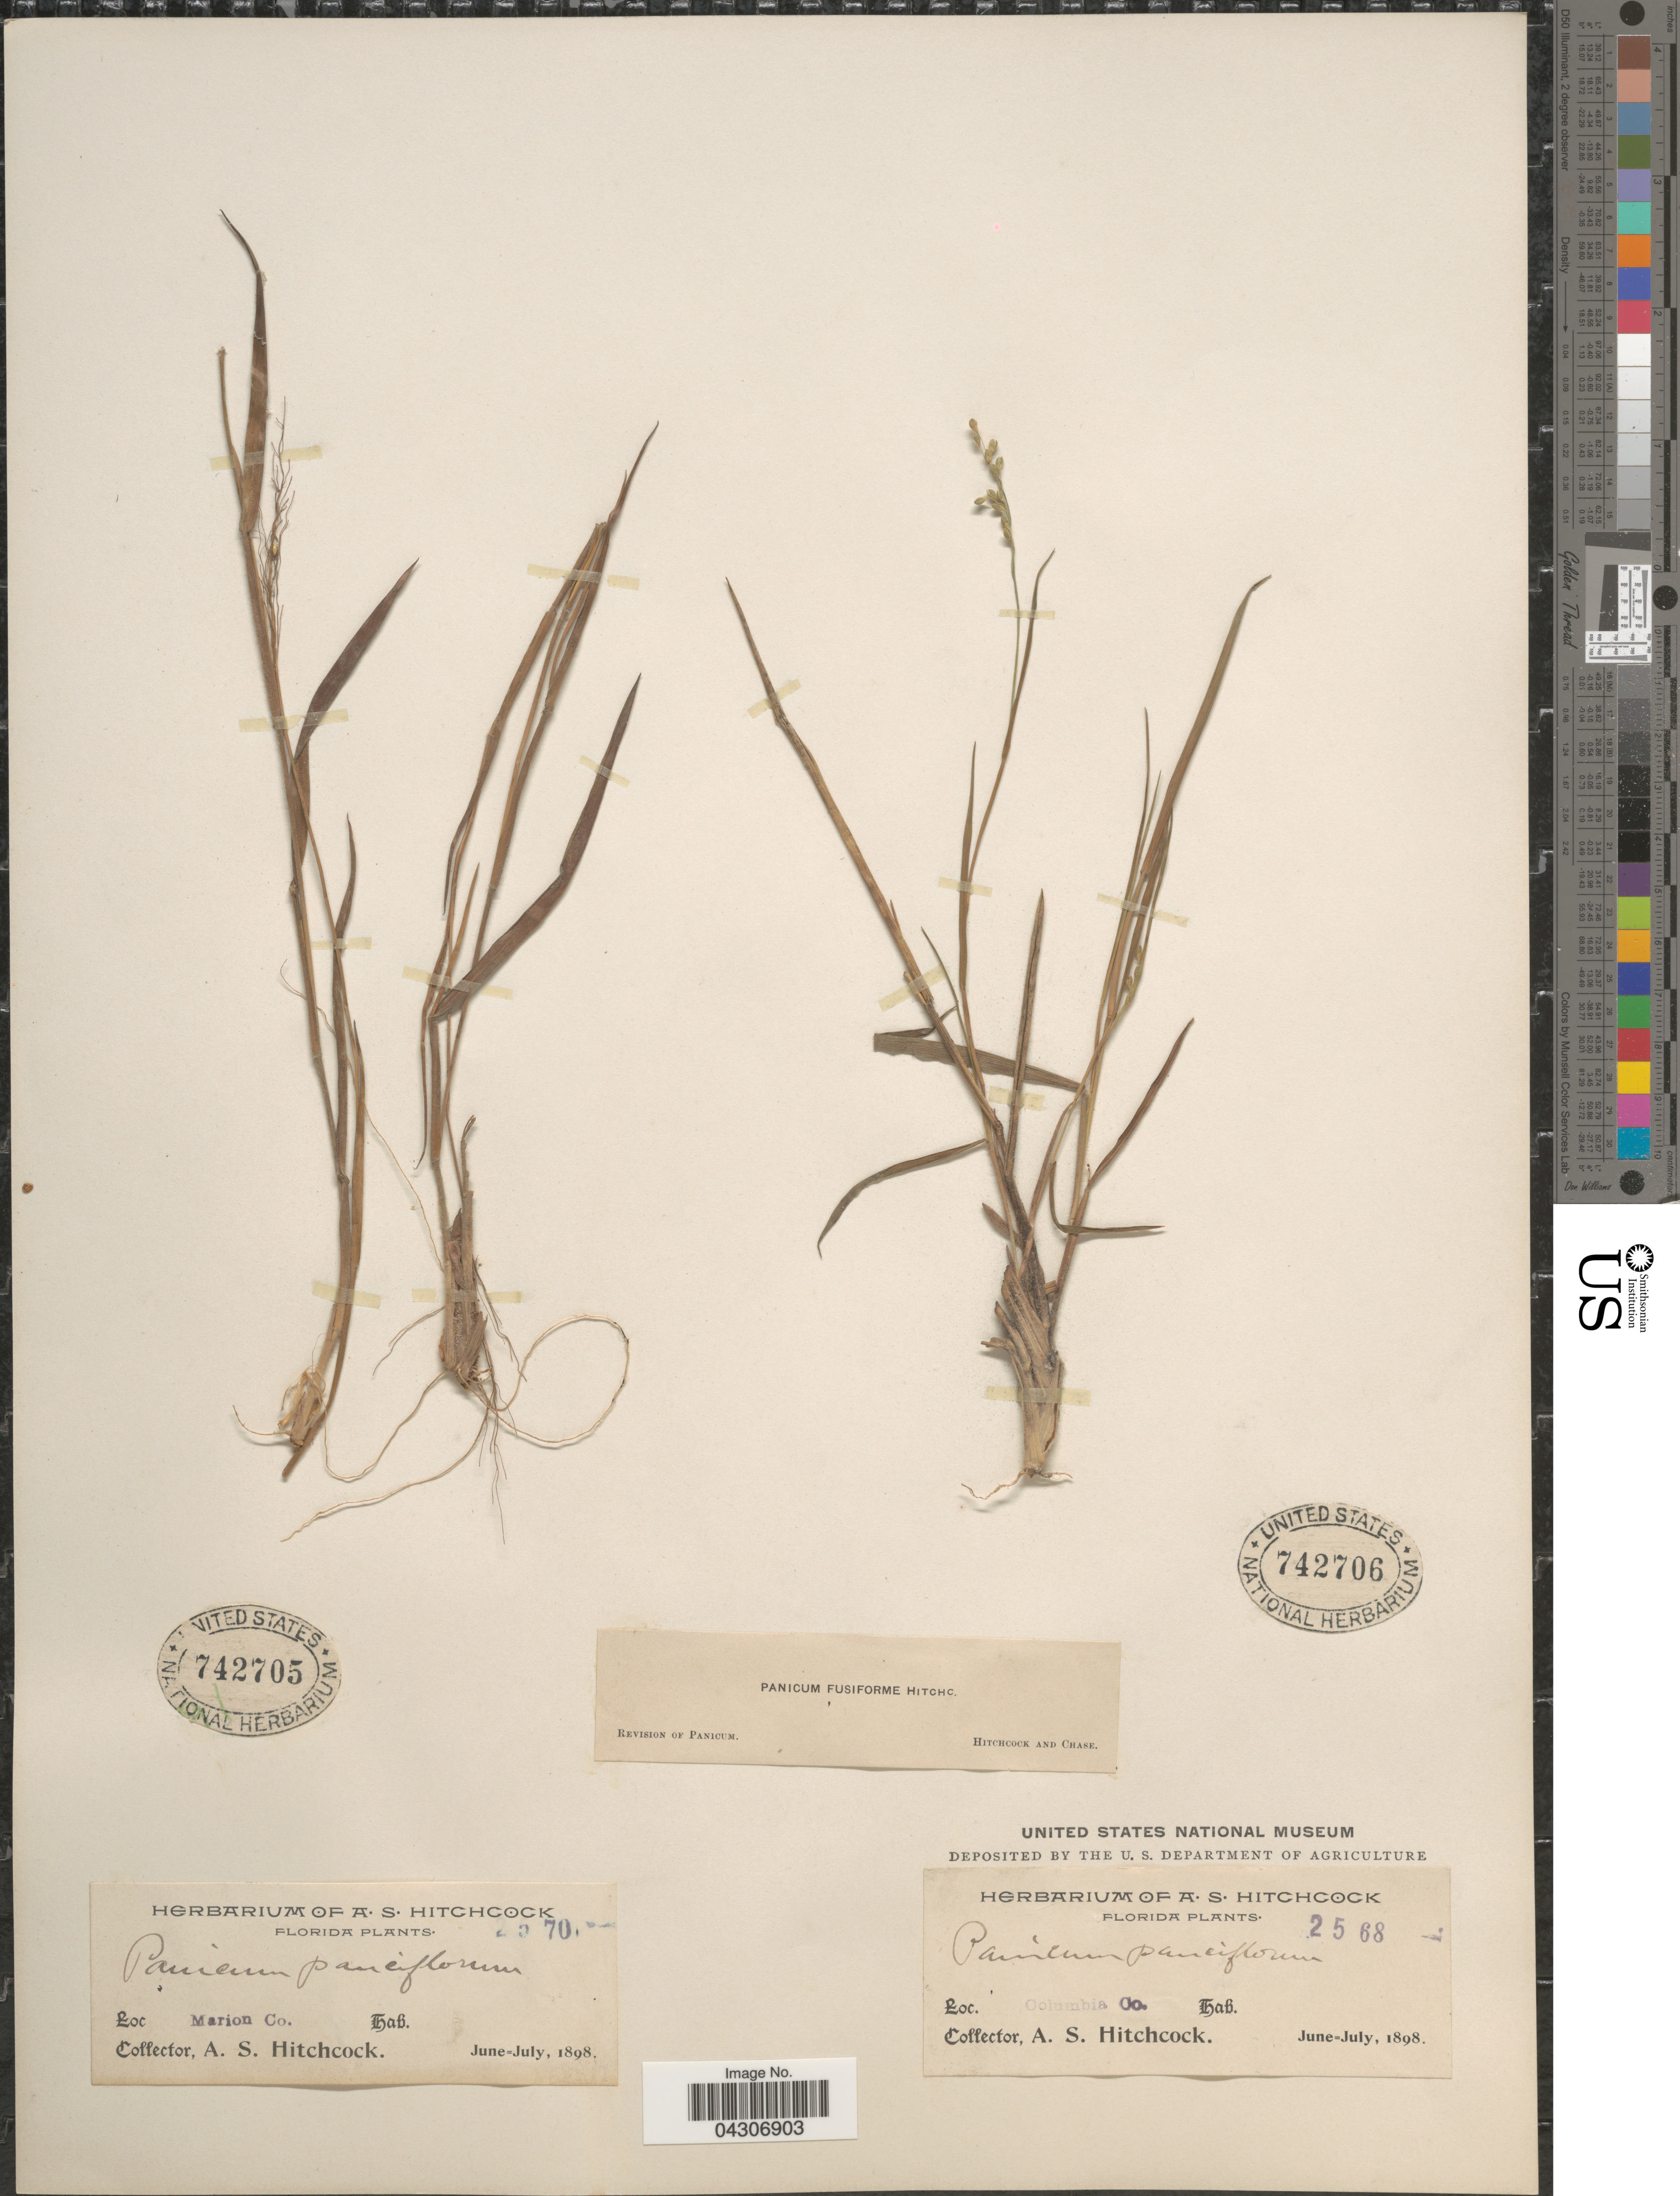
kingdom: Plantae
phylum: Tracheophyta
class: Liliopsida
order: Poales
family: Poaceae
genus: Dichanthelium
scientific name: Dichanthelium aciculare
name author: (Desv. ex Poir.) Gould & C.A. Clark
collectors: A. S. Hitchcock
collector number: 2568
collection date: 1898-06/1898-07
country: United States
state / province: Florida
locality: Columbia Co.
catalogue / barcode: US 742706-2